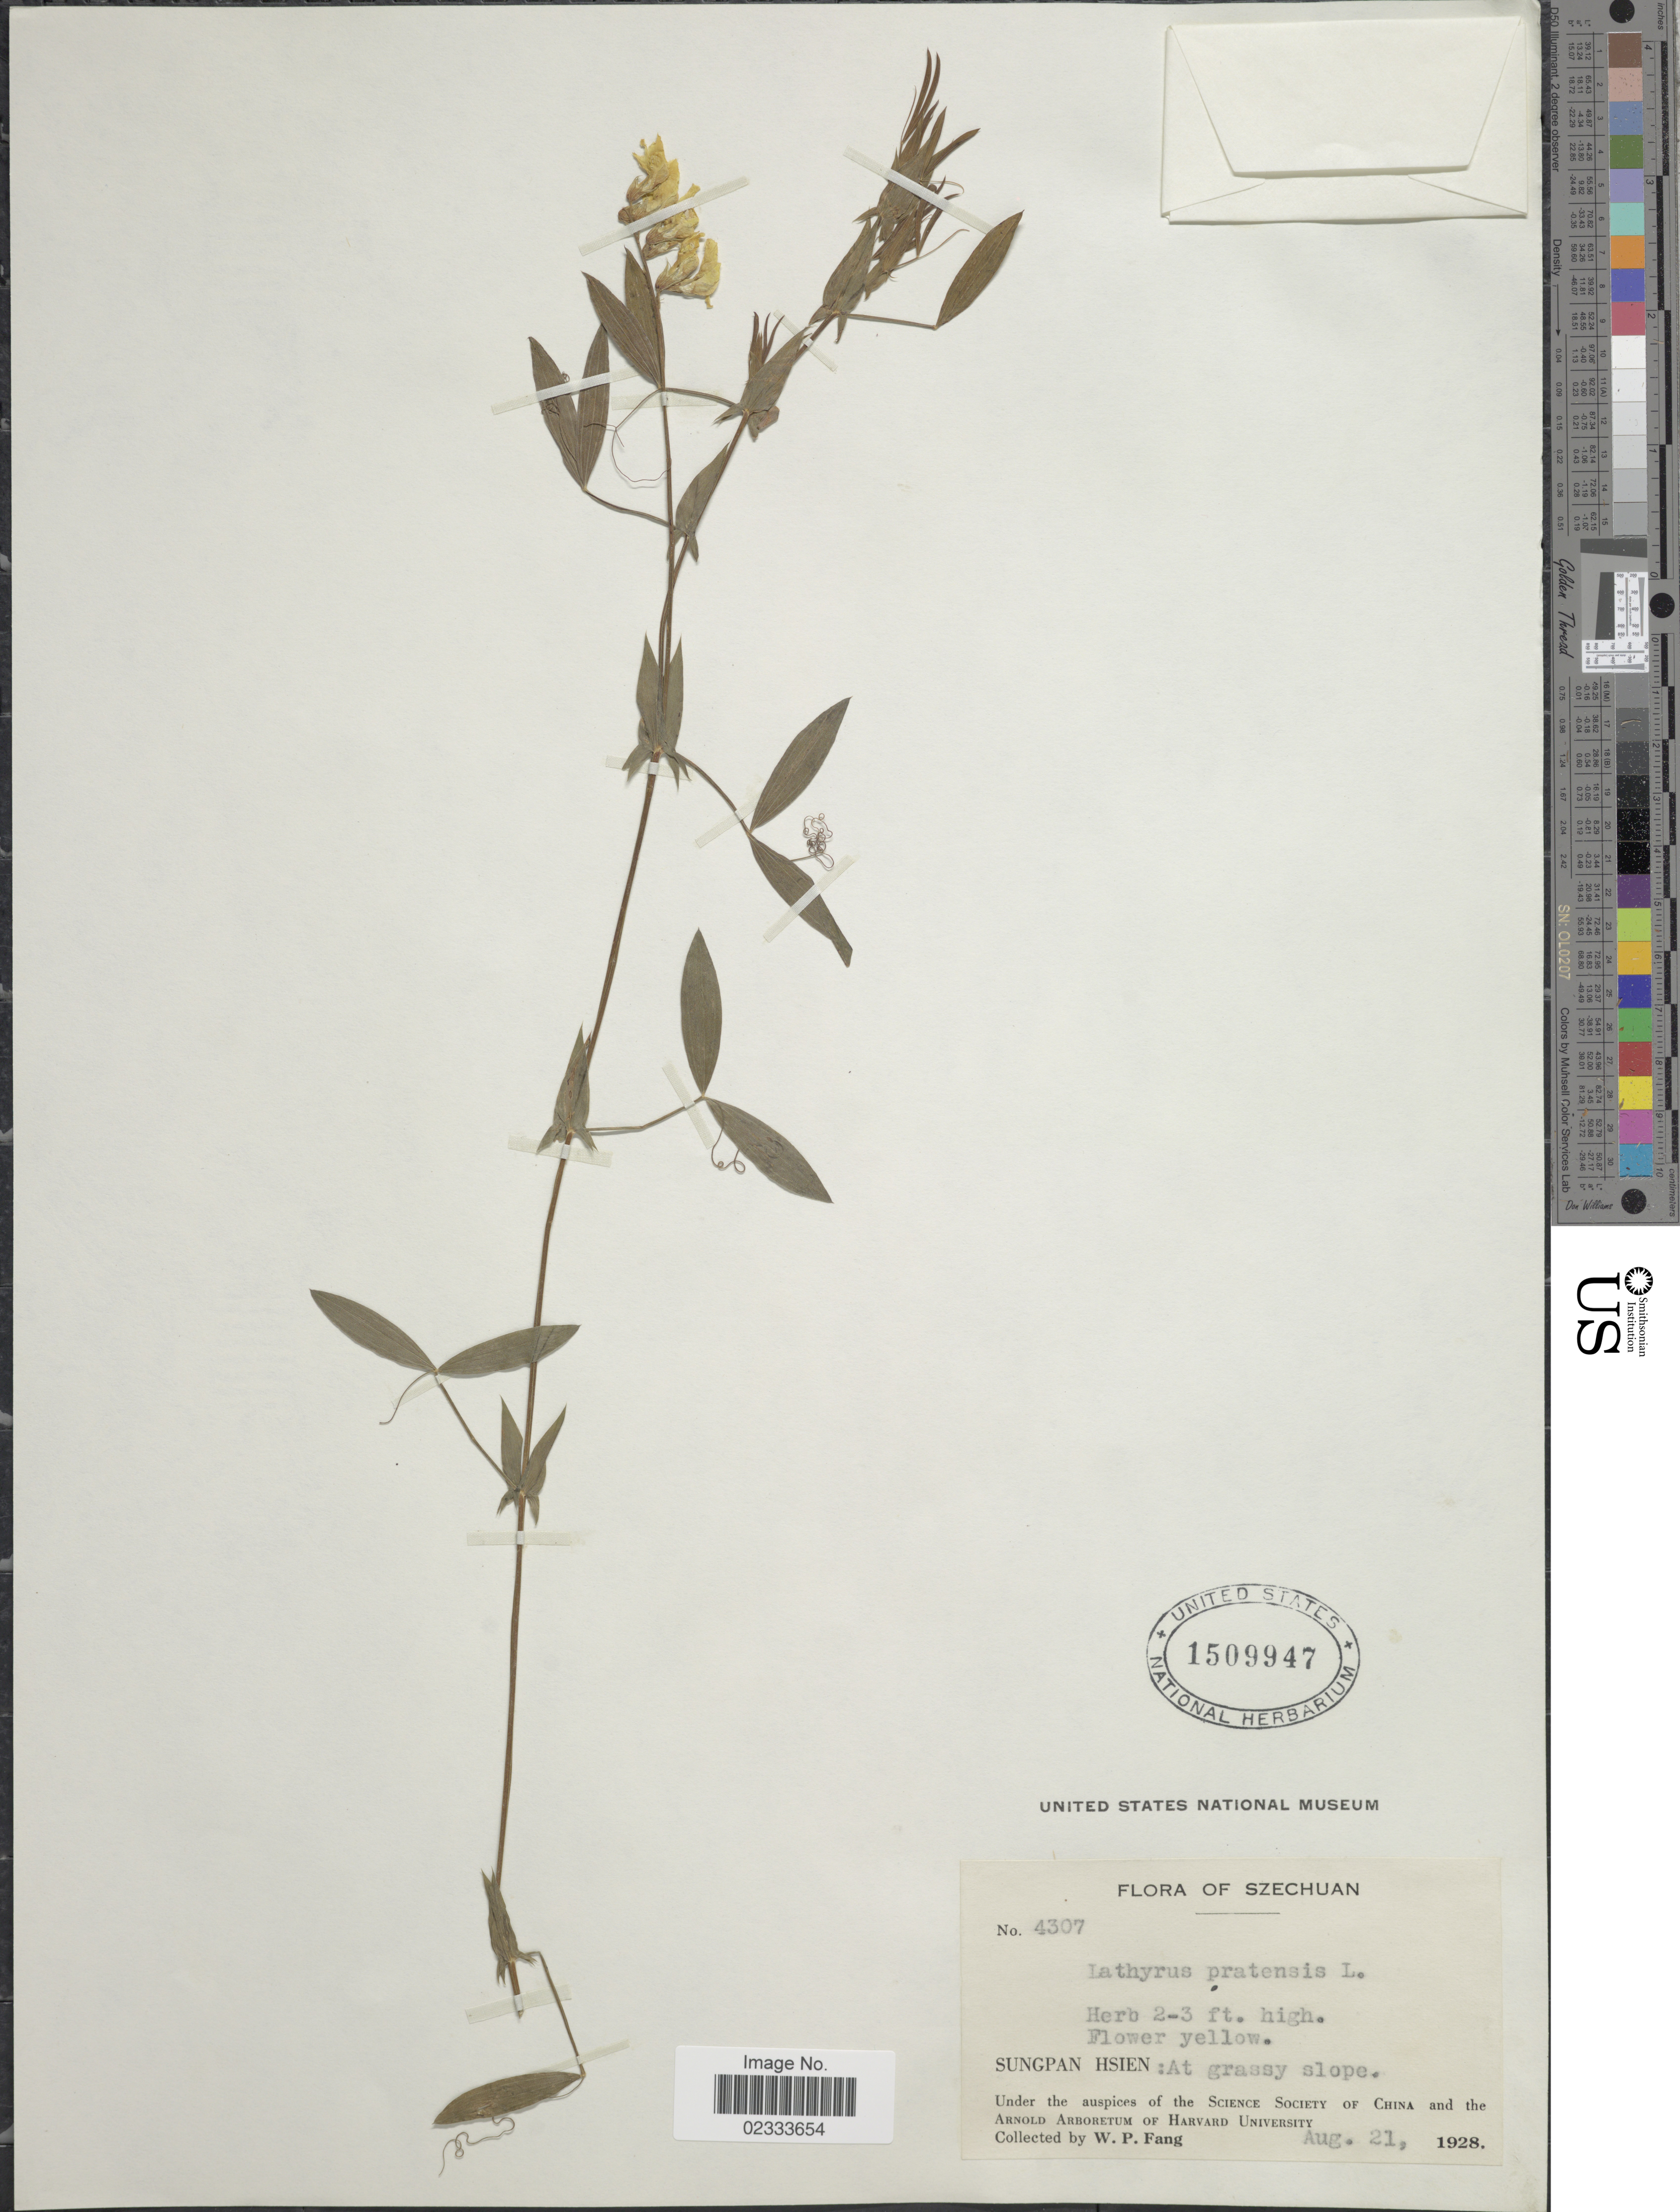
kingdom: Plantae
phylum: Tracheophyta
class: Magnoliopsida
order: Fabales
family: Fabaceae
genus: Lathyrus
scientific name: Lathyrus pratensis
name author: L.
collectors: W. P. Fang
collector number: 4307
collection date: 1928-08-21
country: China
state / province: Sichuan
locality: Szechuan, Sungapn Hsien: on grassy field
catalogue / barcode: US 1509947